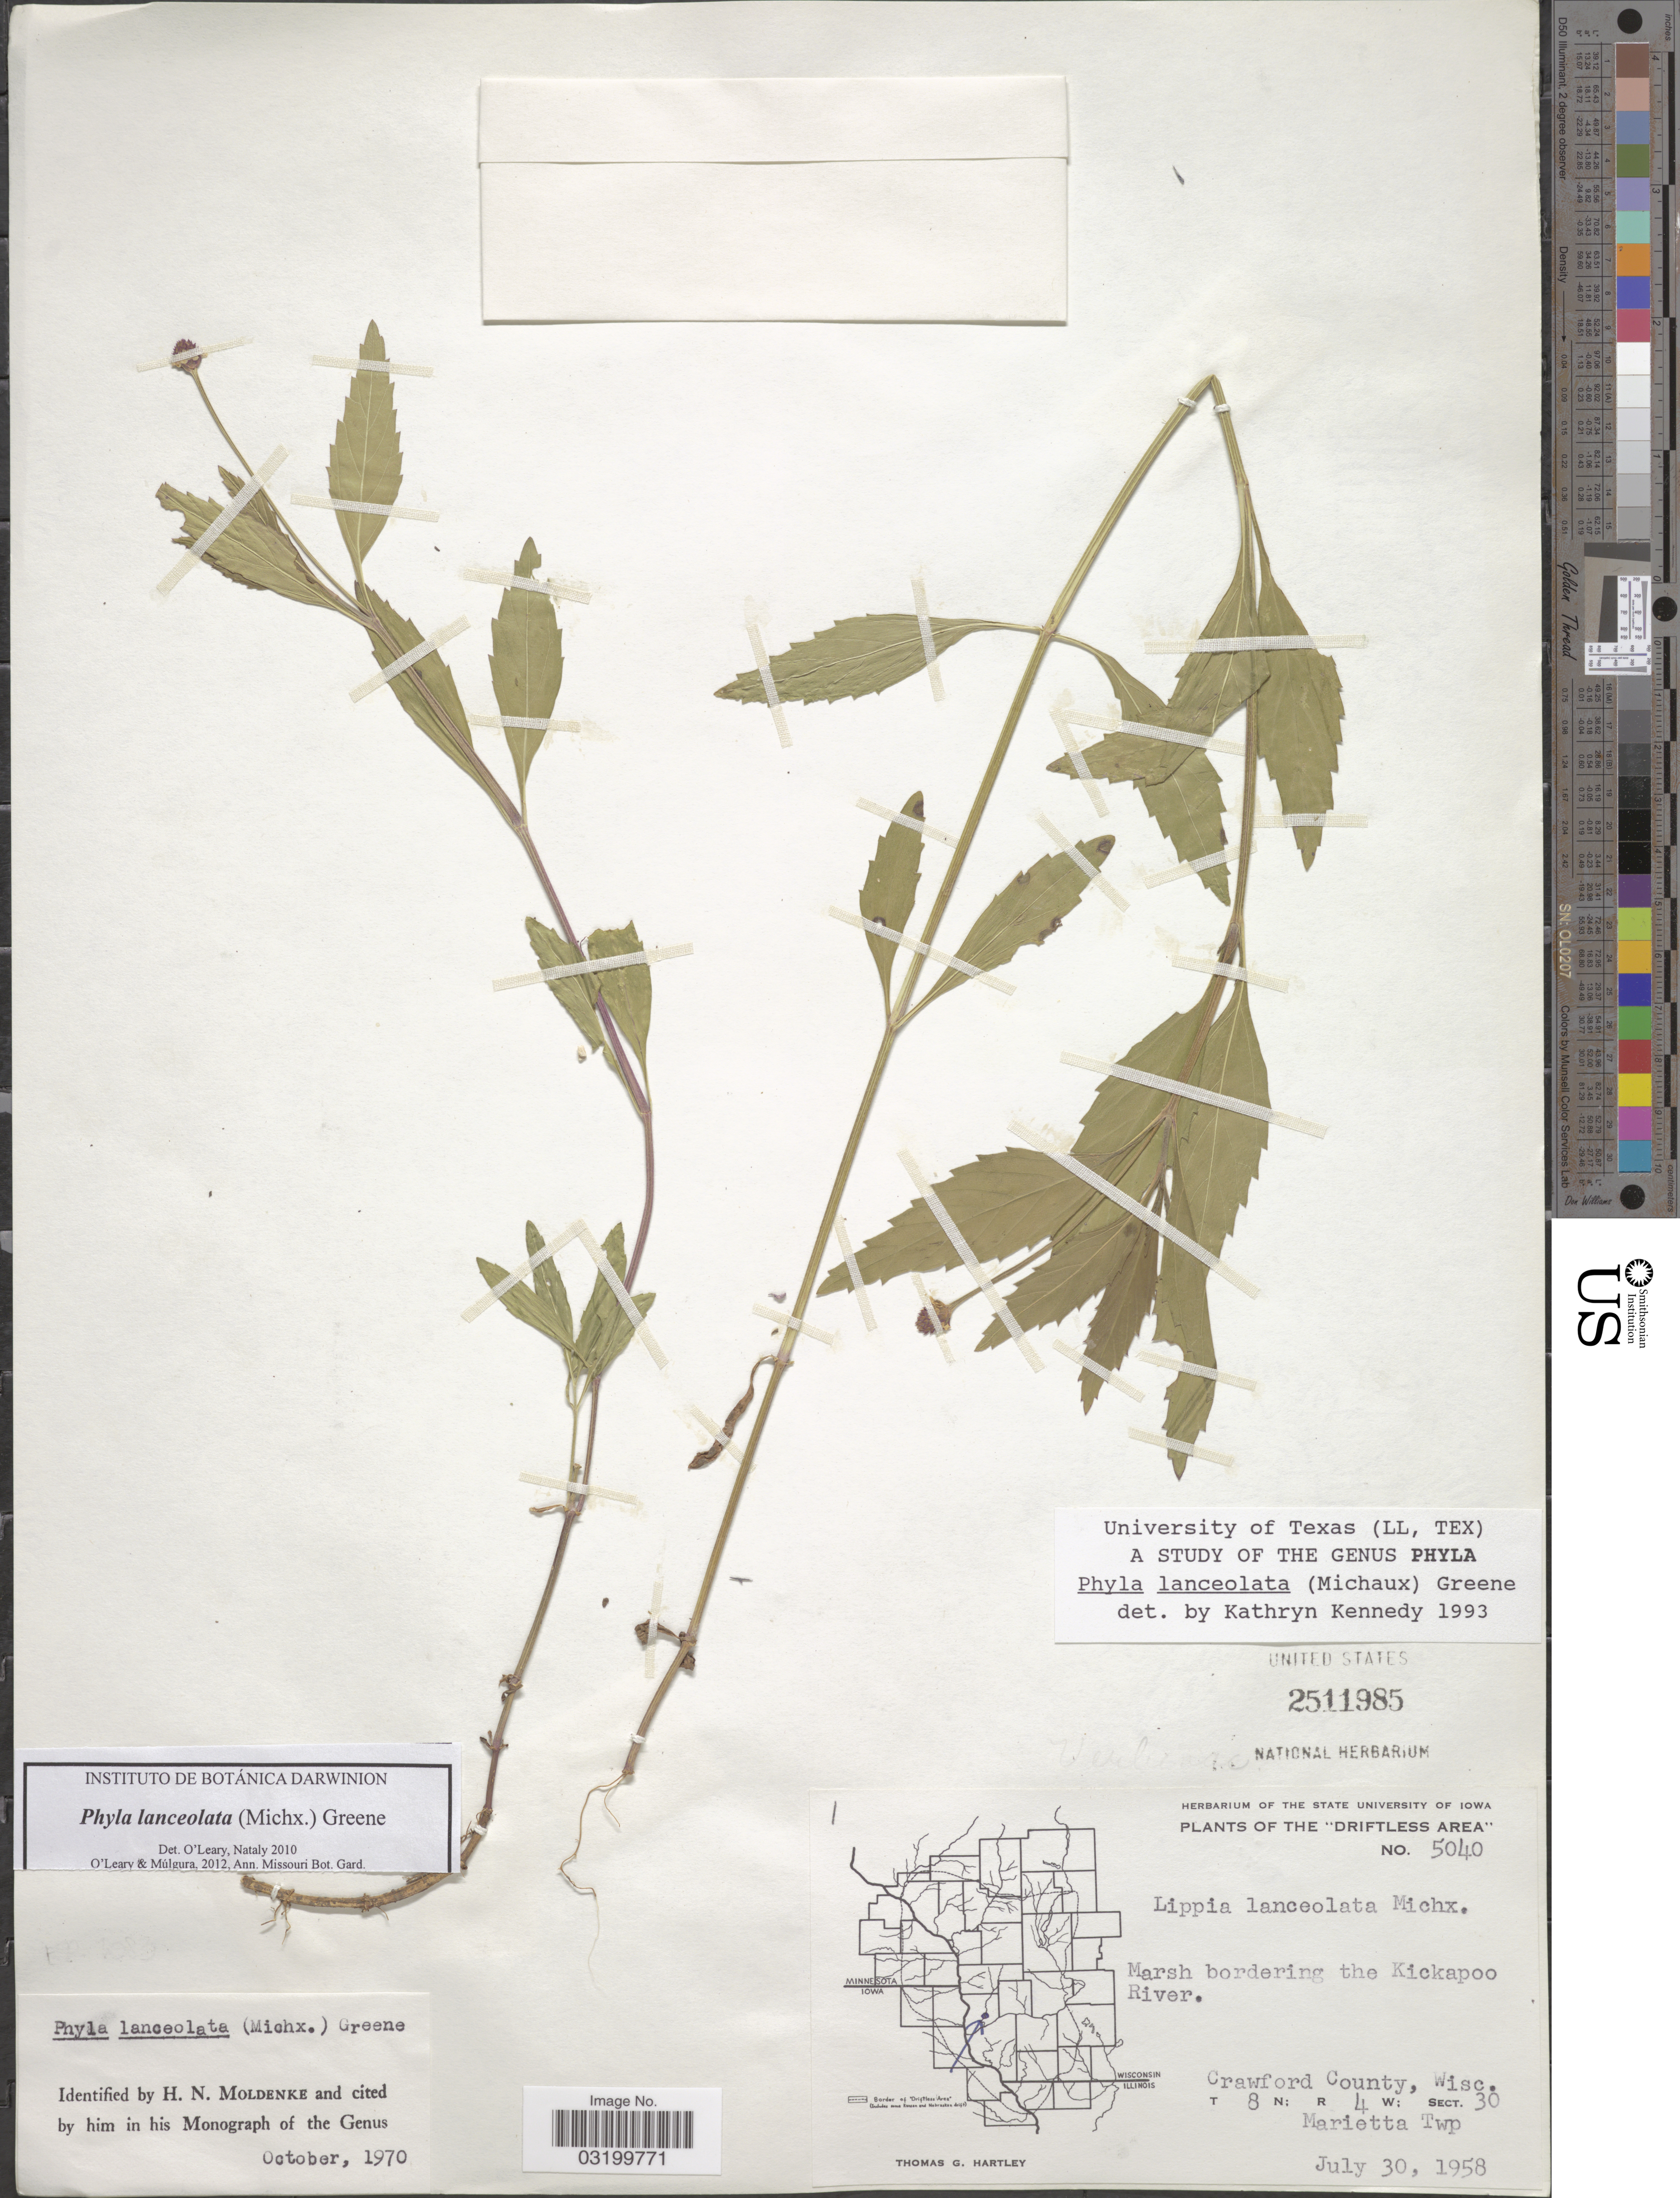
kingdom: Plantae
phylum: Tracheophyta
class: Magnoliopsida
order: Lamiales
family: Verbenaceae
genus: Phyla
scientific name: Phyla lanceolata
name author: (Michx.) Greene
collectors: T. G. Hartley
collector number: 5040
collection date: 1958-07-30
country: United States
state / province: Wisconsin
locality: Driftless Area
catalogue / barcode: US 2511985